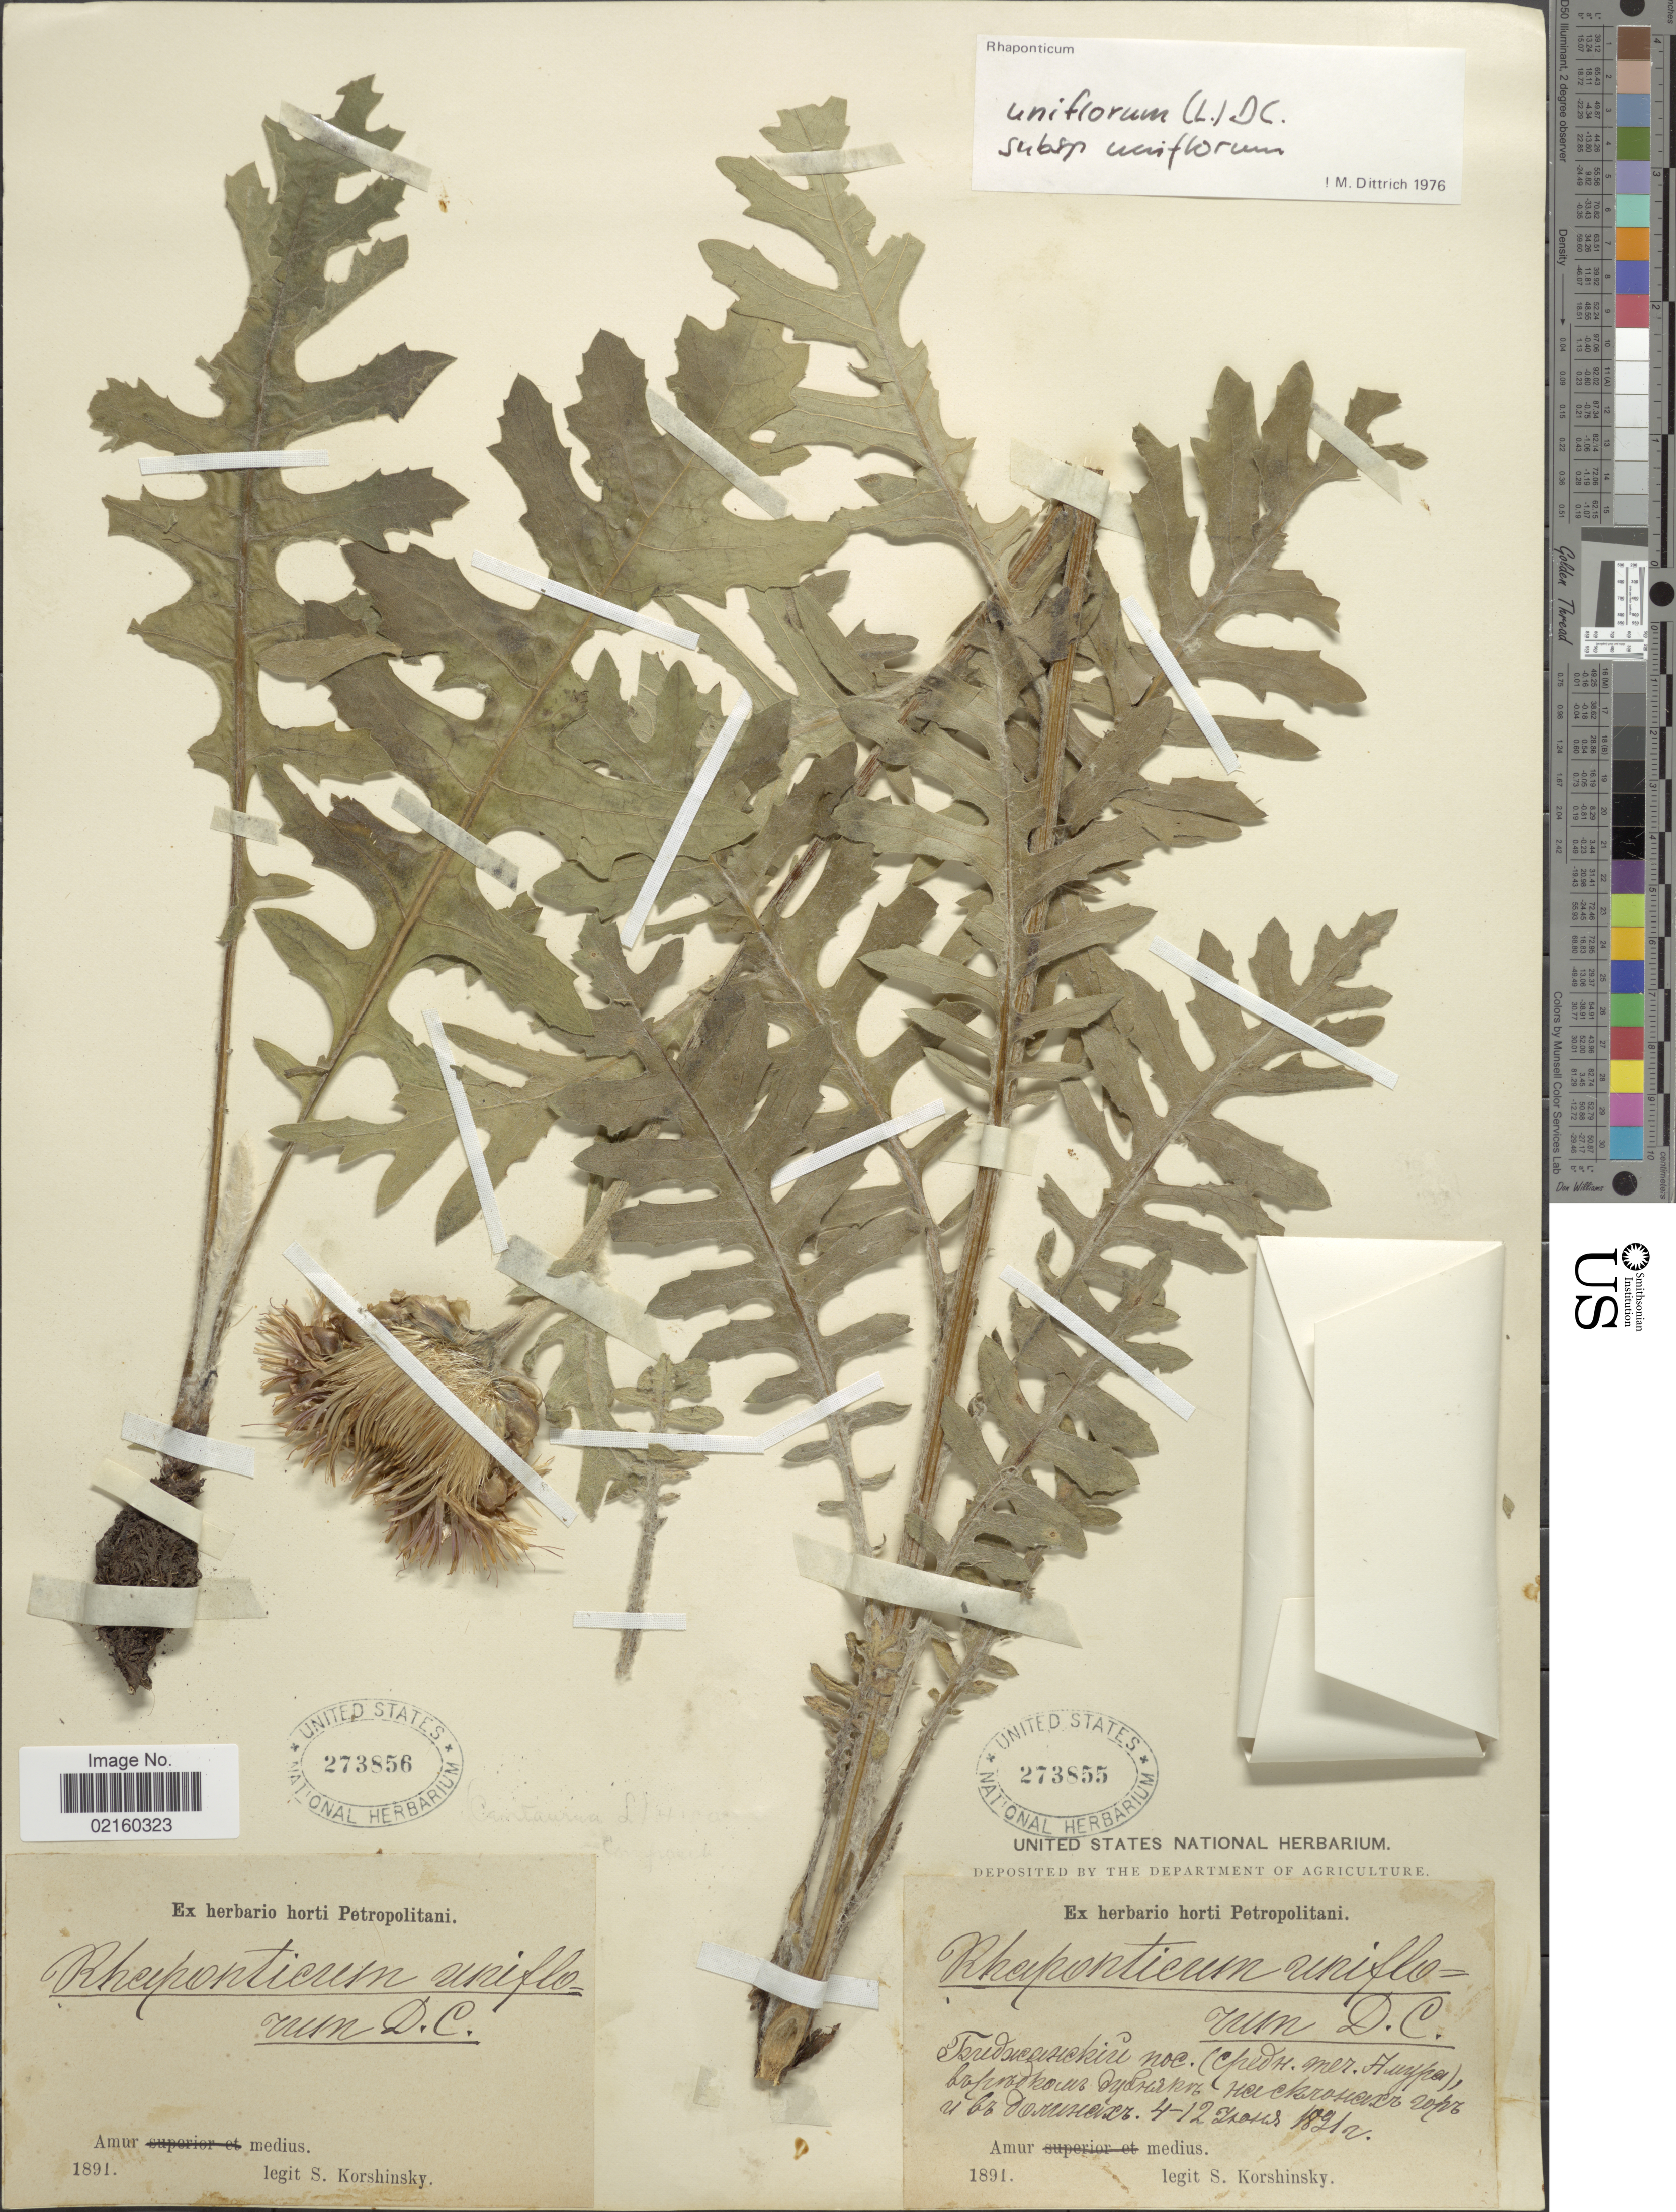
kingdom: Plantae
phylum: Tracheophyta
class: Magnoliopsida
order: Asterales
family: Asteraceae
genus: Rhaponticum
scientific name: Rhaponticum uniflorum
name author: (L.) DC.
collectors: S. I. Korshinsky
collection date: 1891-01-04/1891-01-12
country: Russian Federation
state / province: Amur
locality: Amur medius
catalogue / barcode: US 273855-2